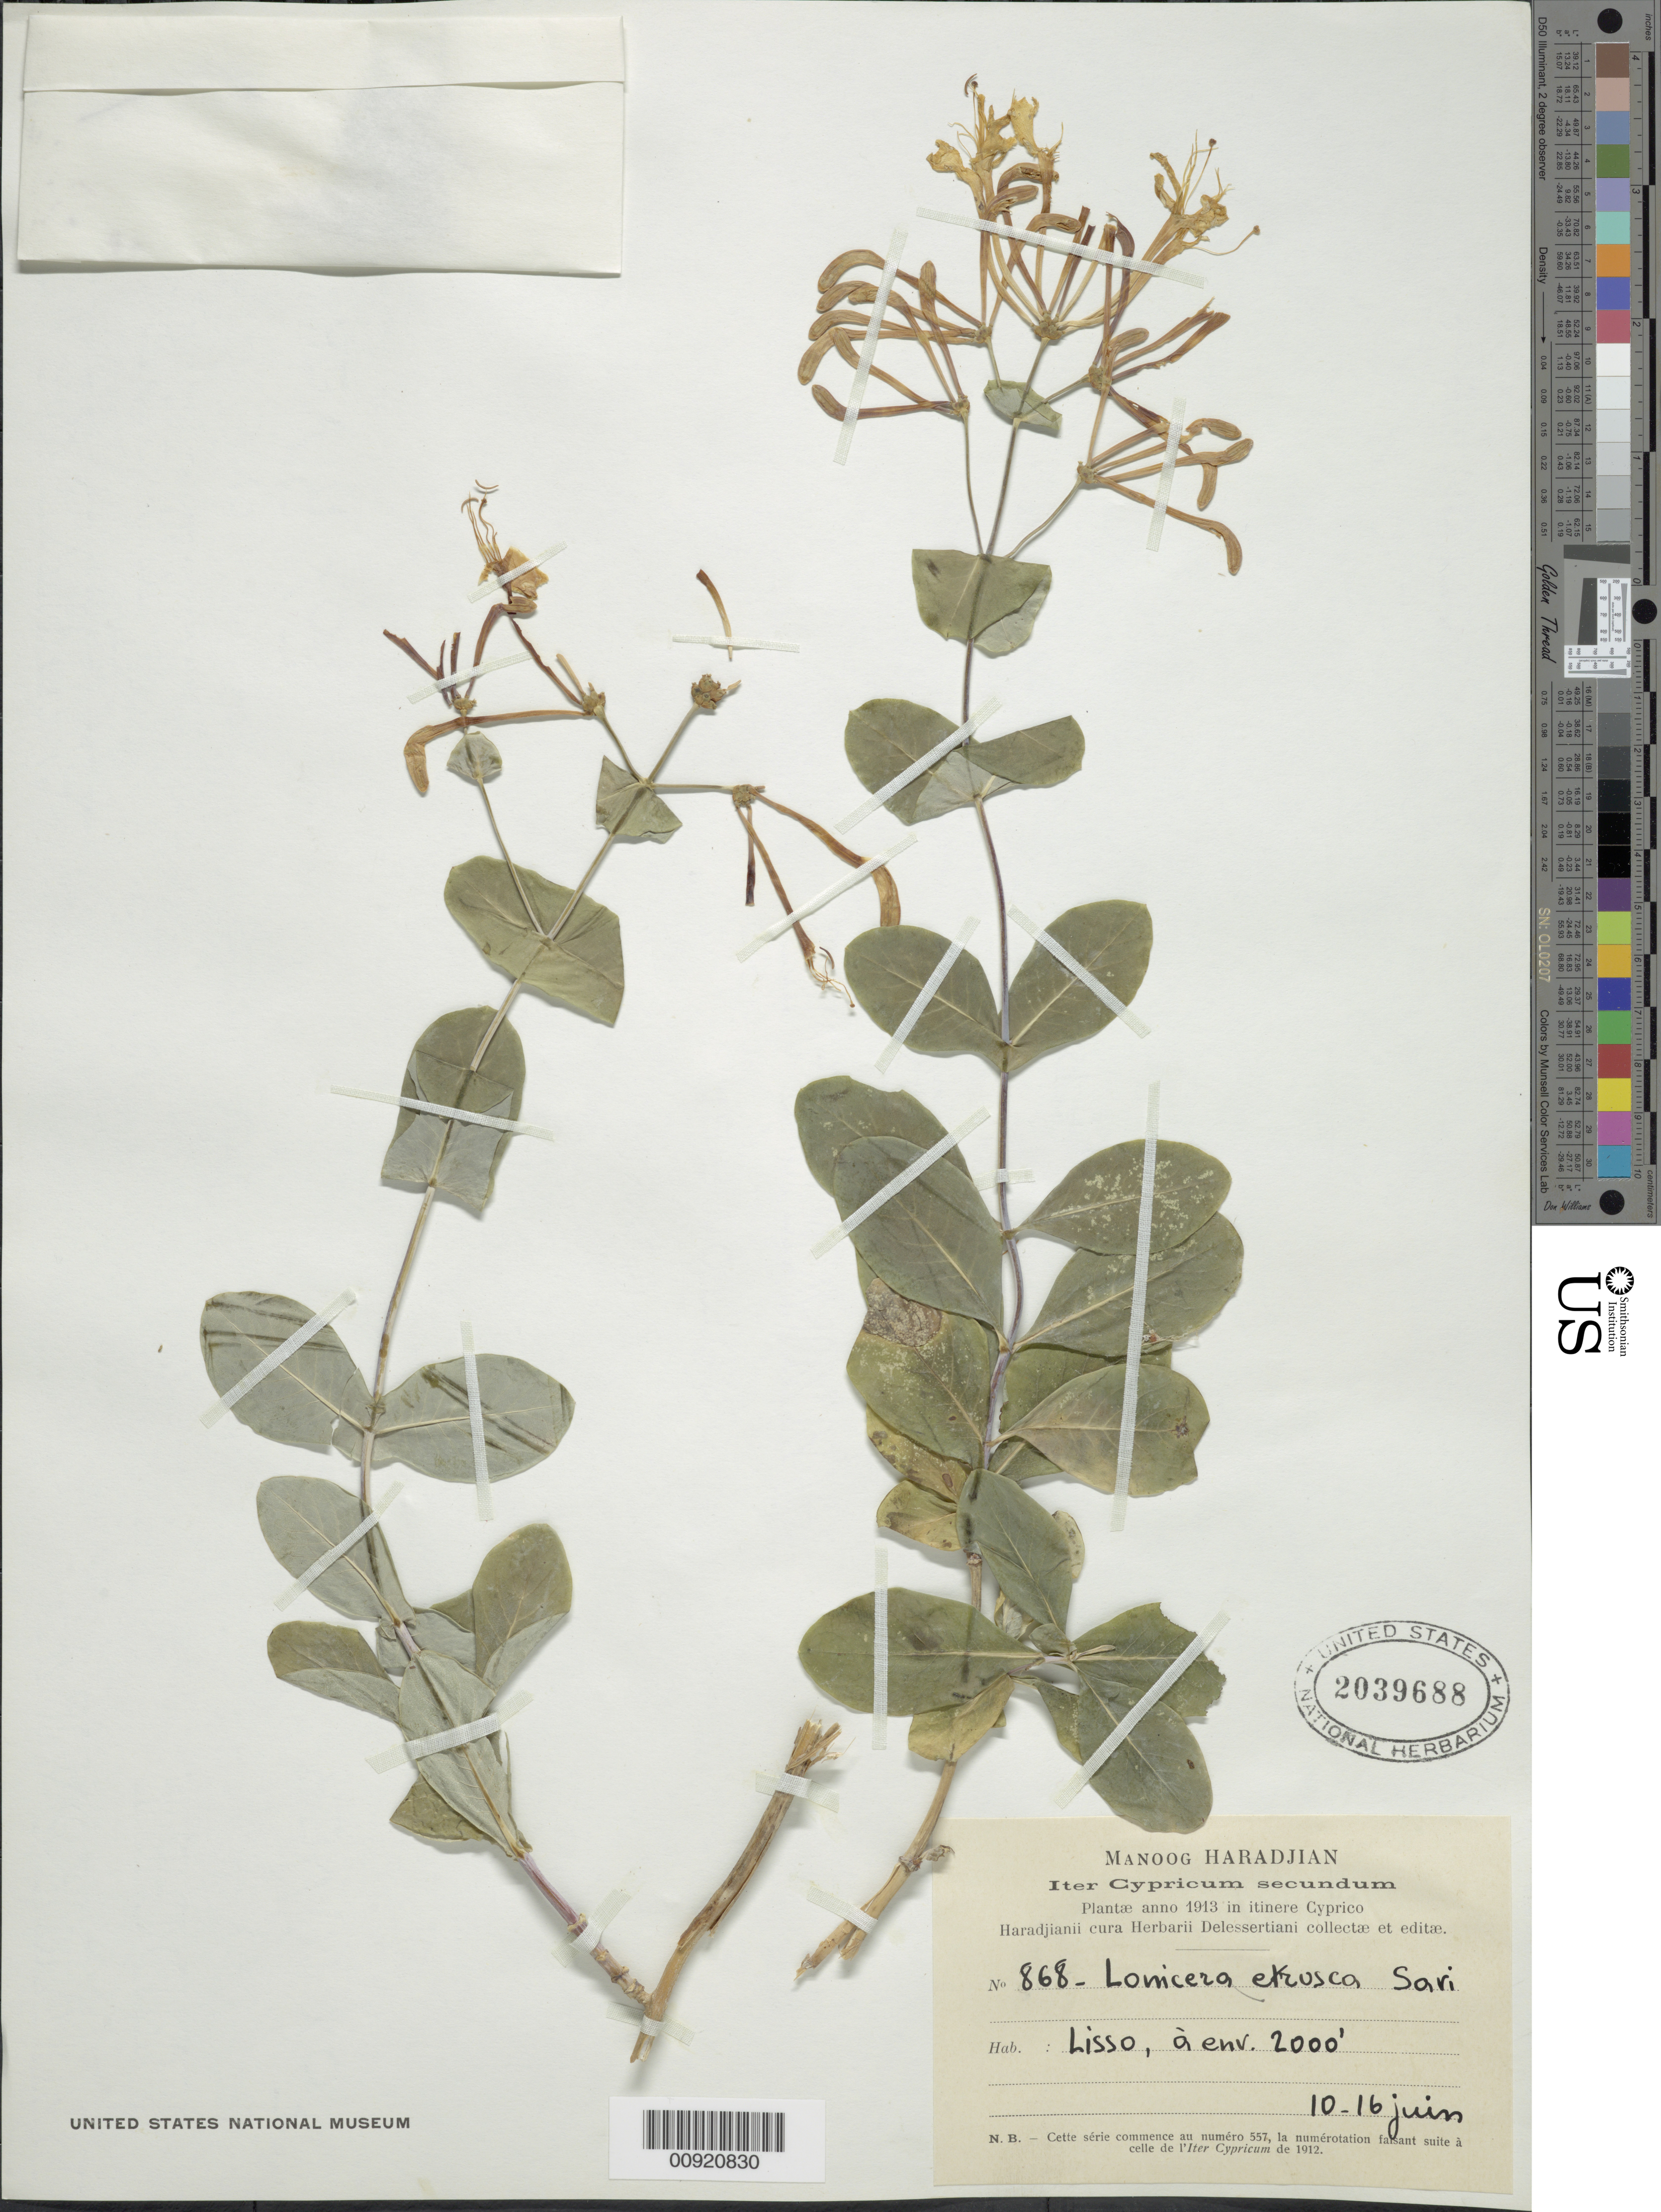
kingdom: Plantae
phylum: Tracheophyta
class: Magnoliopsida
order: Dipsacales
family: Caprifoliaceae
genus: Lonicera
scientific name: Lonicera etrusca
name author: Santi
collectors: M. Haradjian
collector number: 868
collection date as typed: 10 Jun 1913 to 16 Jun 1913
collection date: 1913-06-10/1913-06-16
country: Cyprus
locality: Lisso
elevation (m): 610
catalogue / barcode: US 2039688